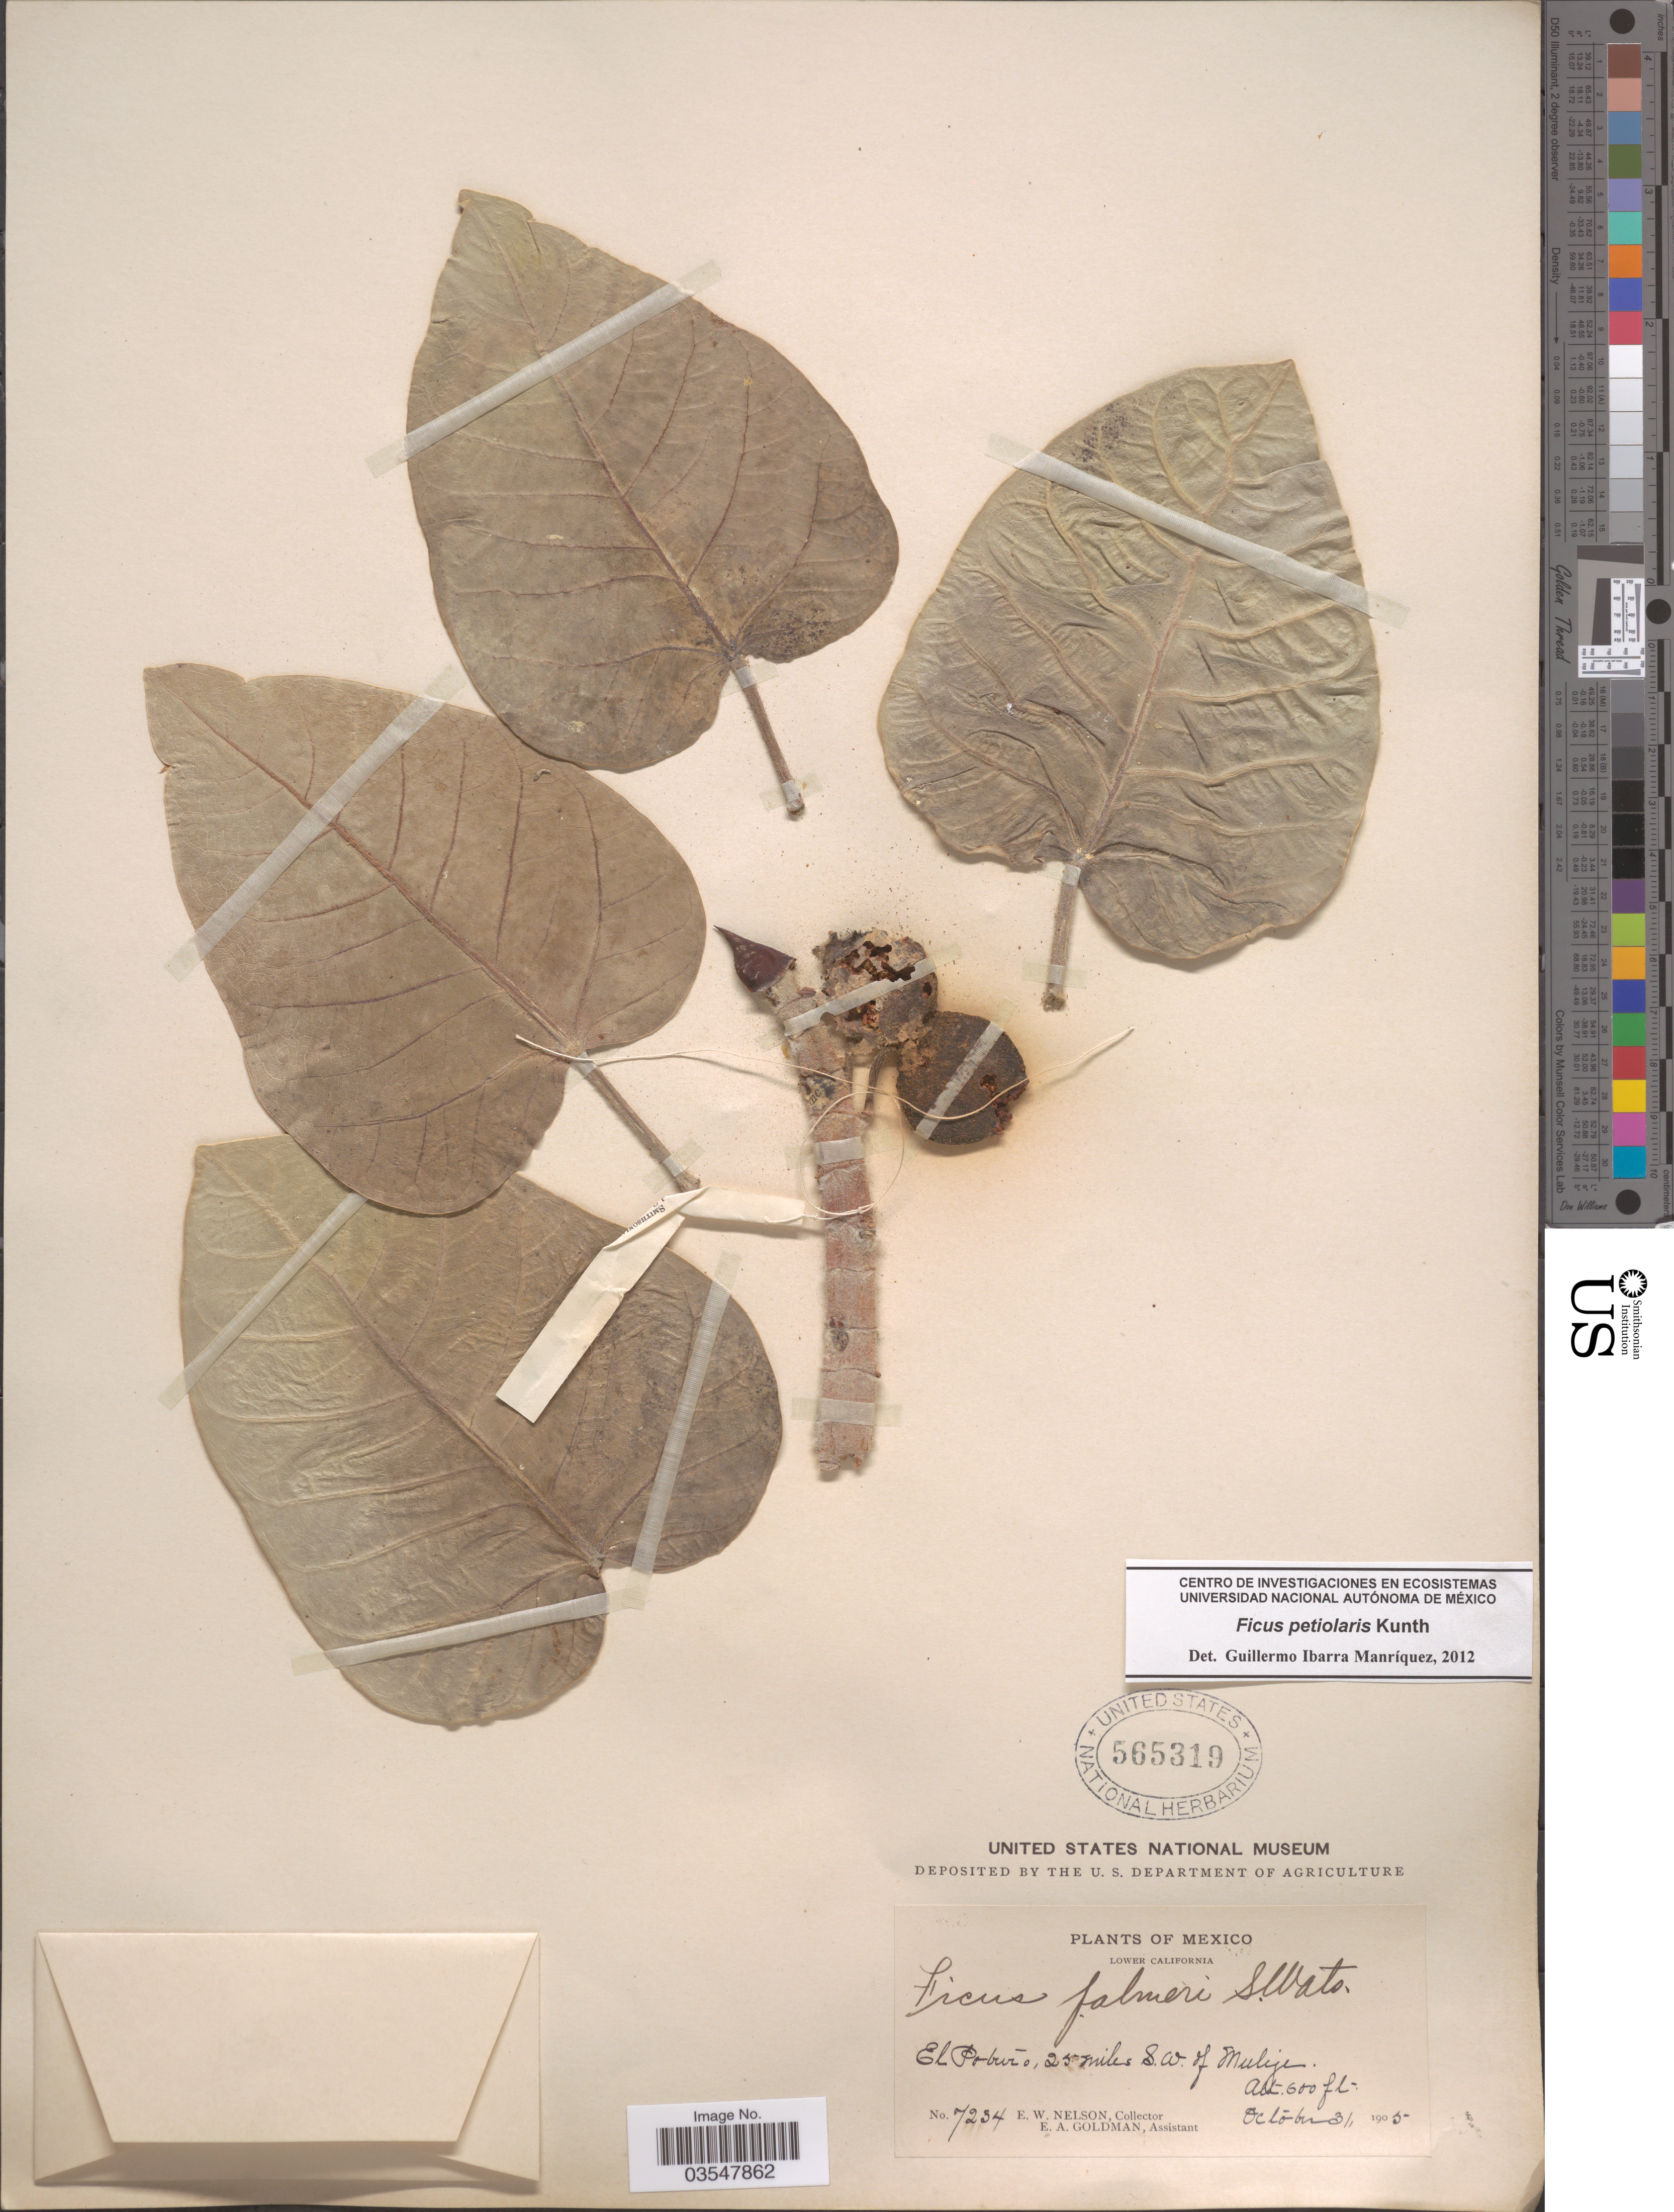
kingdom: Plantae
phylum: Tracheophyta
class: Magnoliopsida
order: Rosales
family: Moraceae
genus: Ficus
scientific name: Ficus petiolaris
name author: Kunth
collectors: E. W. Nelson & E. A. Goldman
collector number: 7234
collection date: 1905-10-31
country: Mexico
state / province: Baja California Sur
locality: Lower California. El Potrero, 25 miles S.W. of Mulije.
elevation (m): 183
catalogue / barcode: US 565319